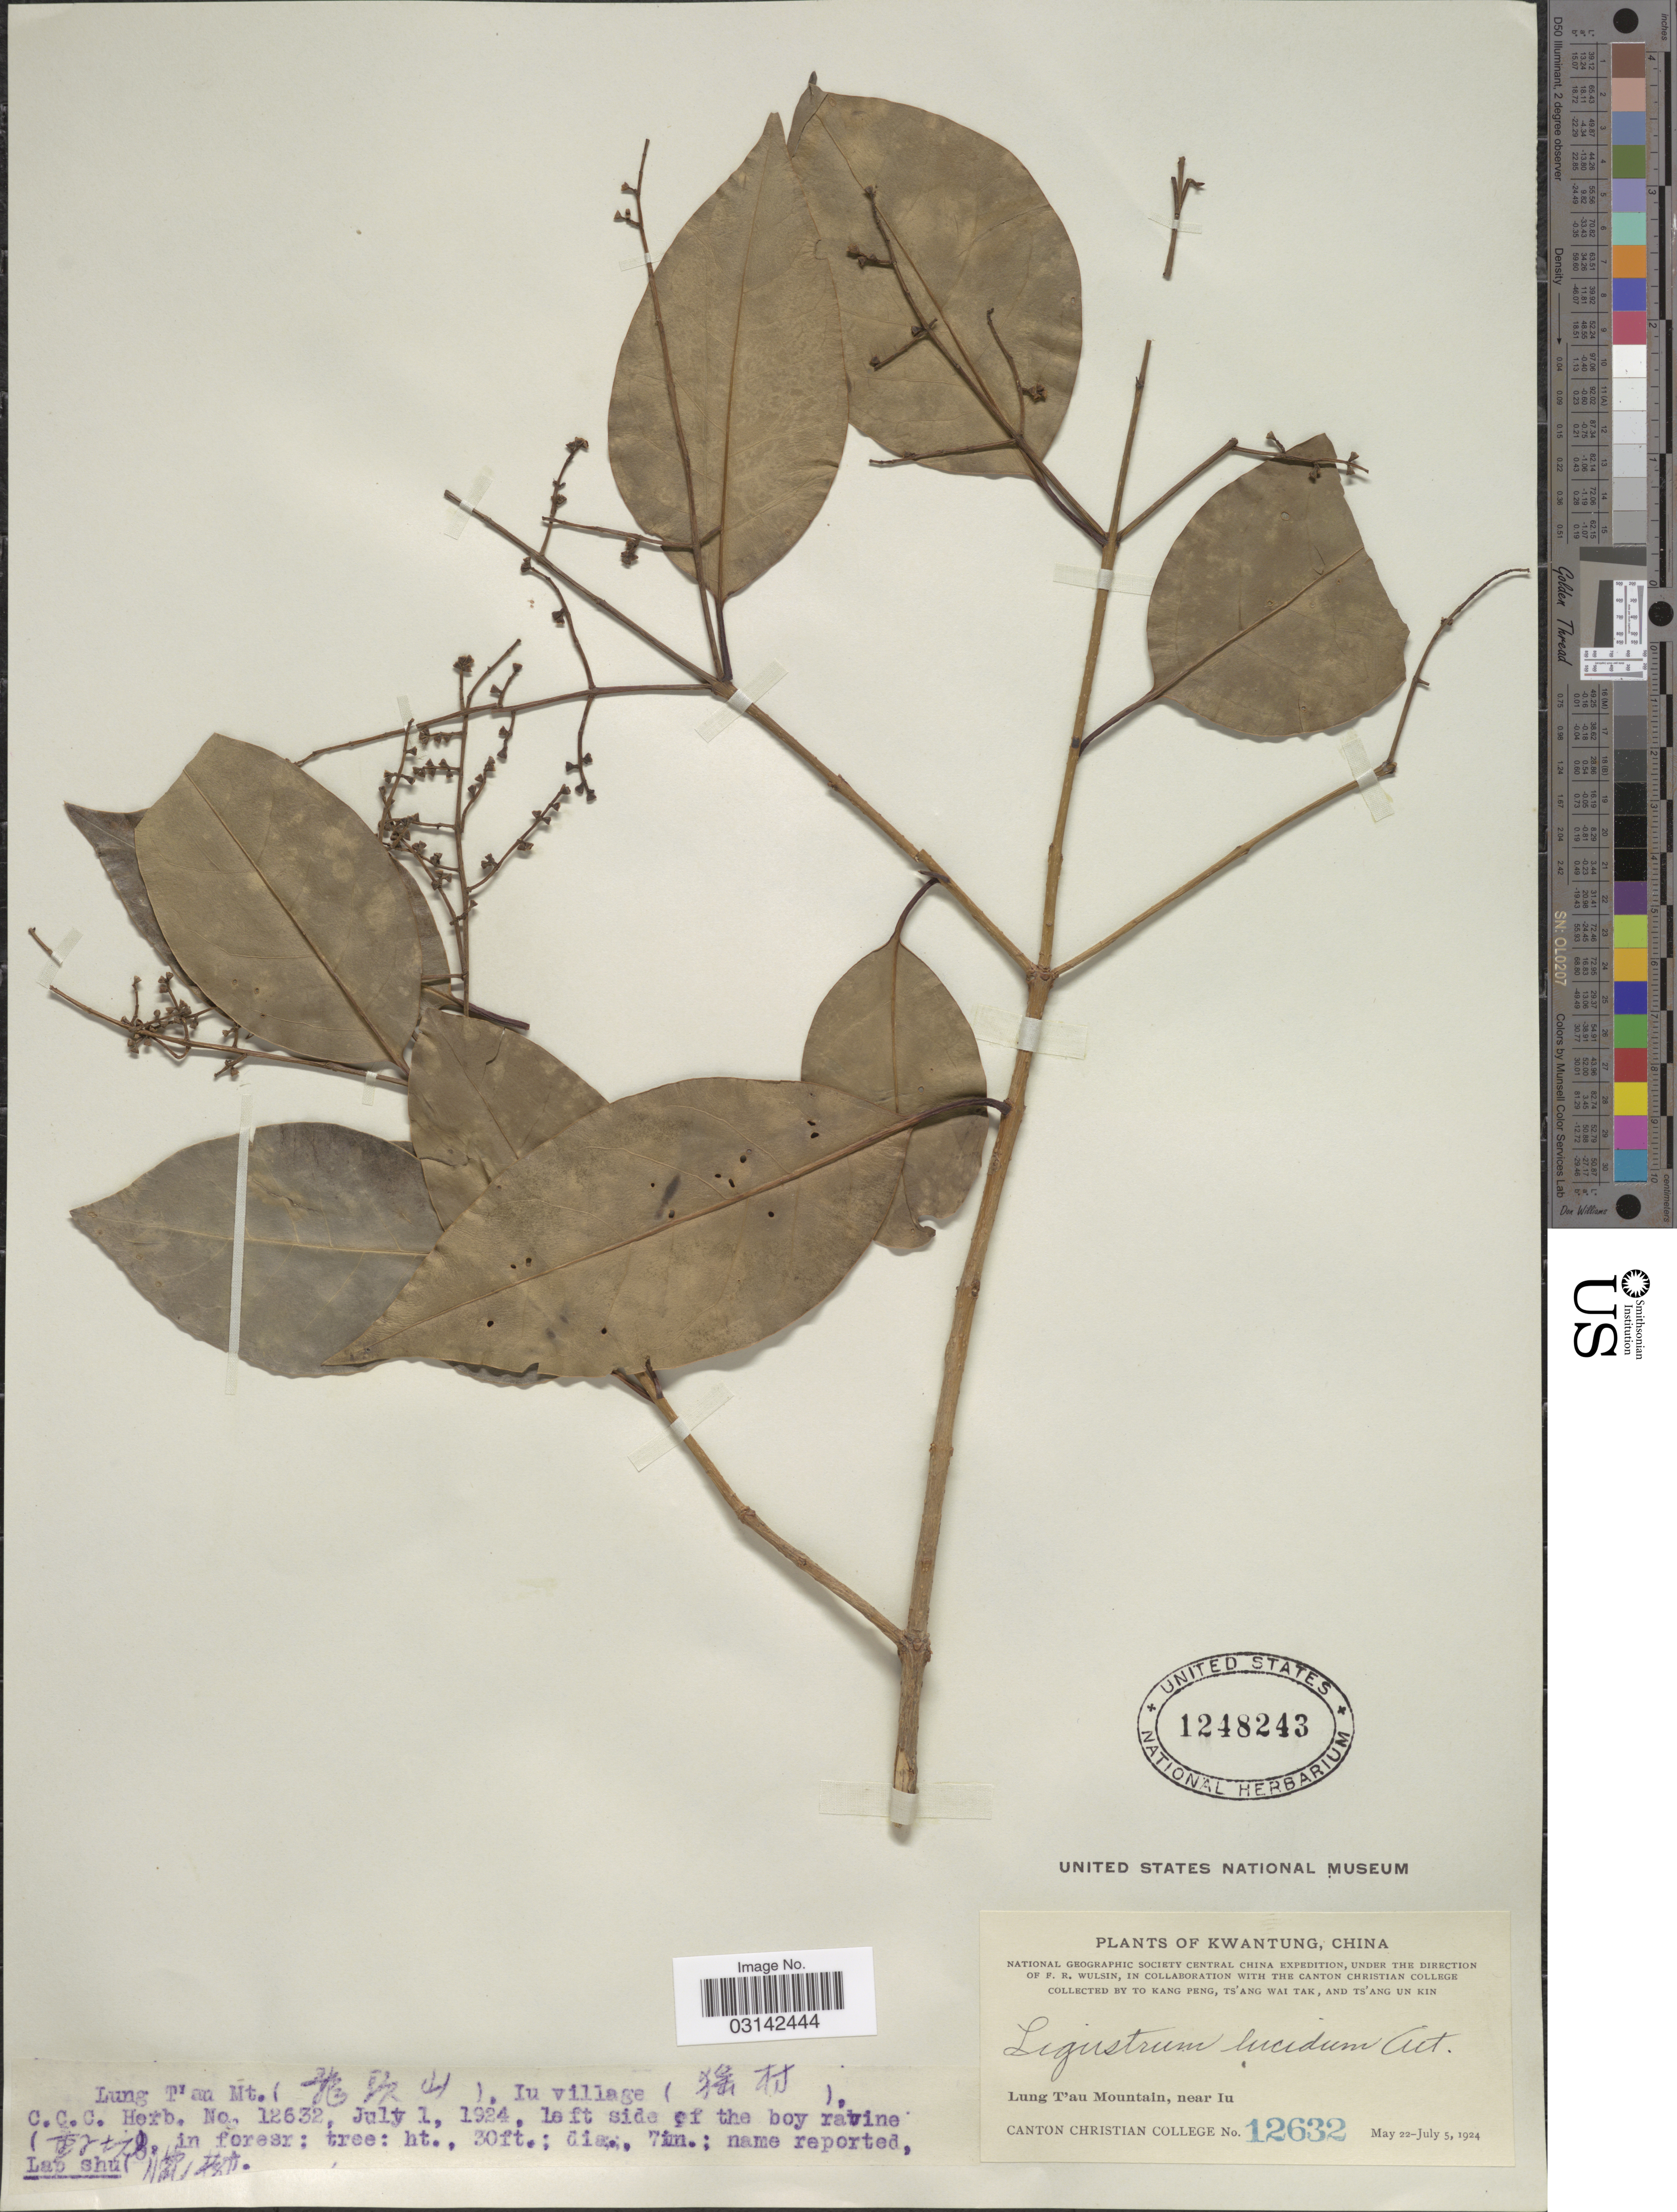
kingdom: Plantae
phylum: Tracheophyta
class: Magnoliopsida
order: Lamiales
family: Oleaceae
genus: Ligustrum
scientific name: Ligustrum lucidum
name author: W.T. Aiton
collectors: K. Peng, W. T. Tsang & Ts' Ang Un Kin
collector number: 12632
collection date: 1924-07-01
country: China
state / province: Guangdong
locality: Kwantung, Lung T'au Mountain, near Iu. Iu village.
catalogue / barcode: US 1248243